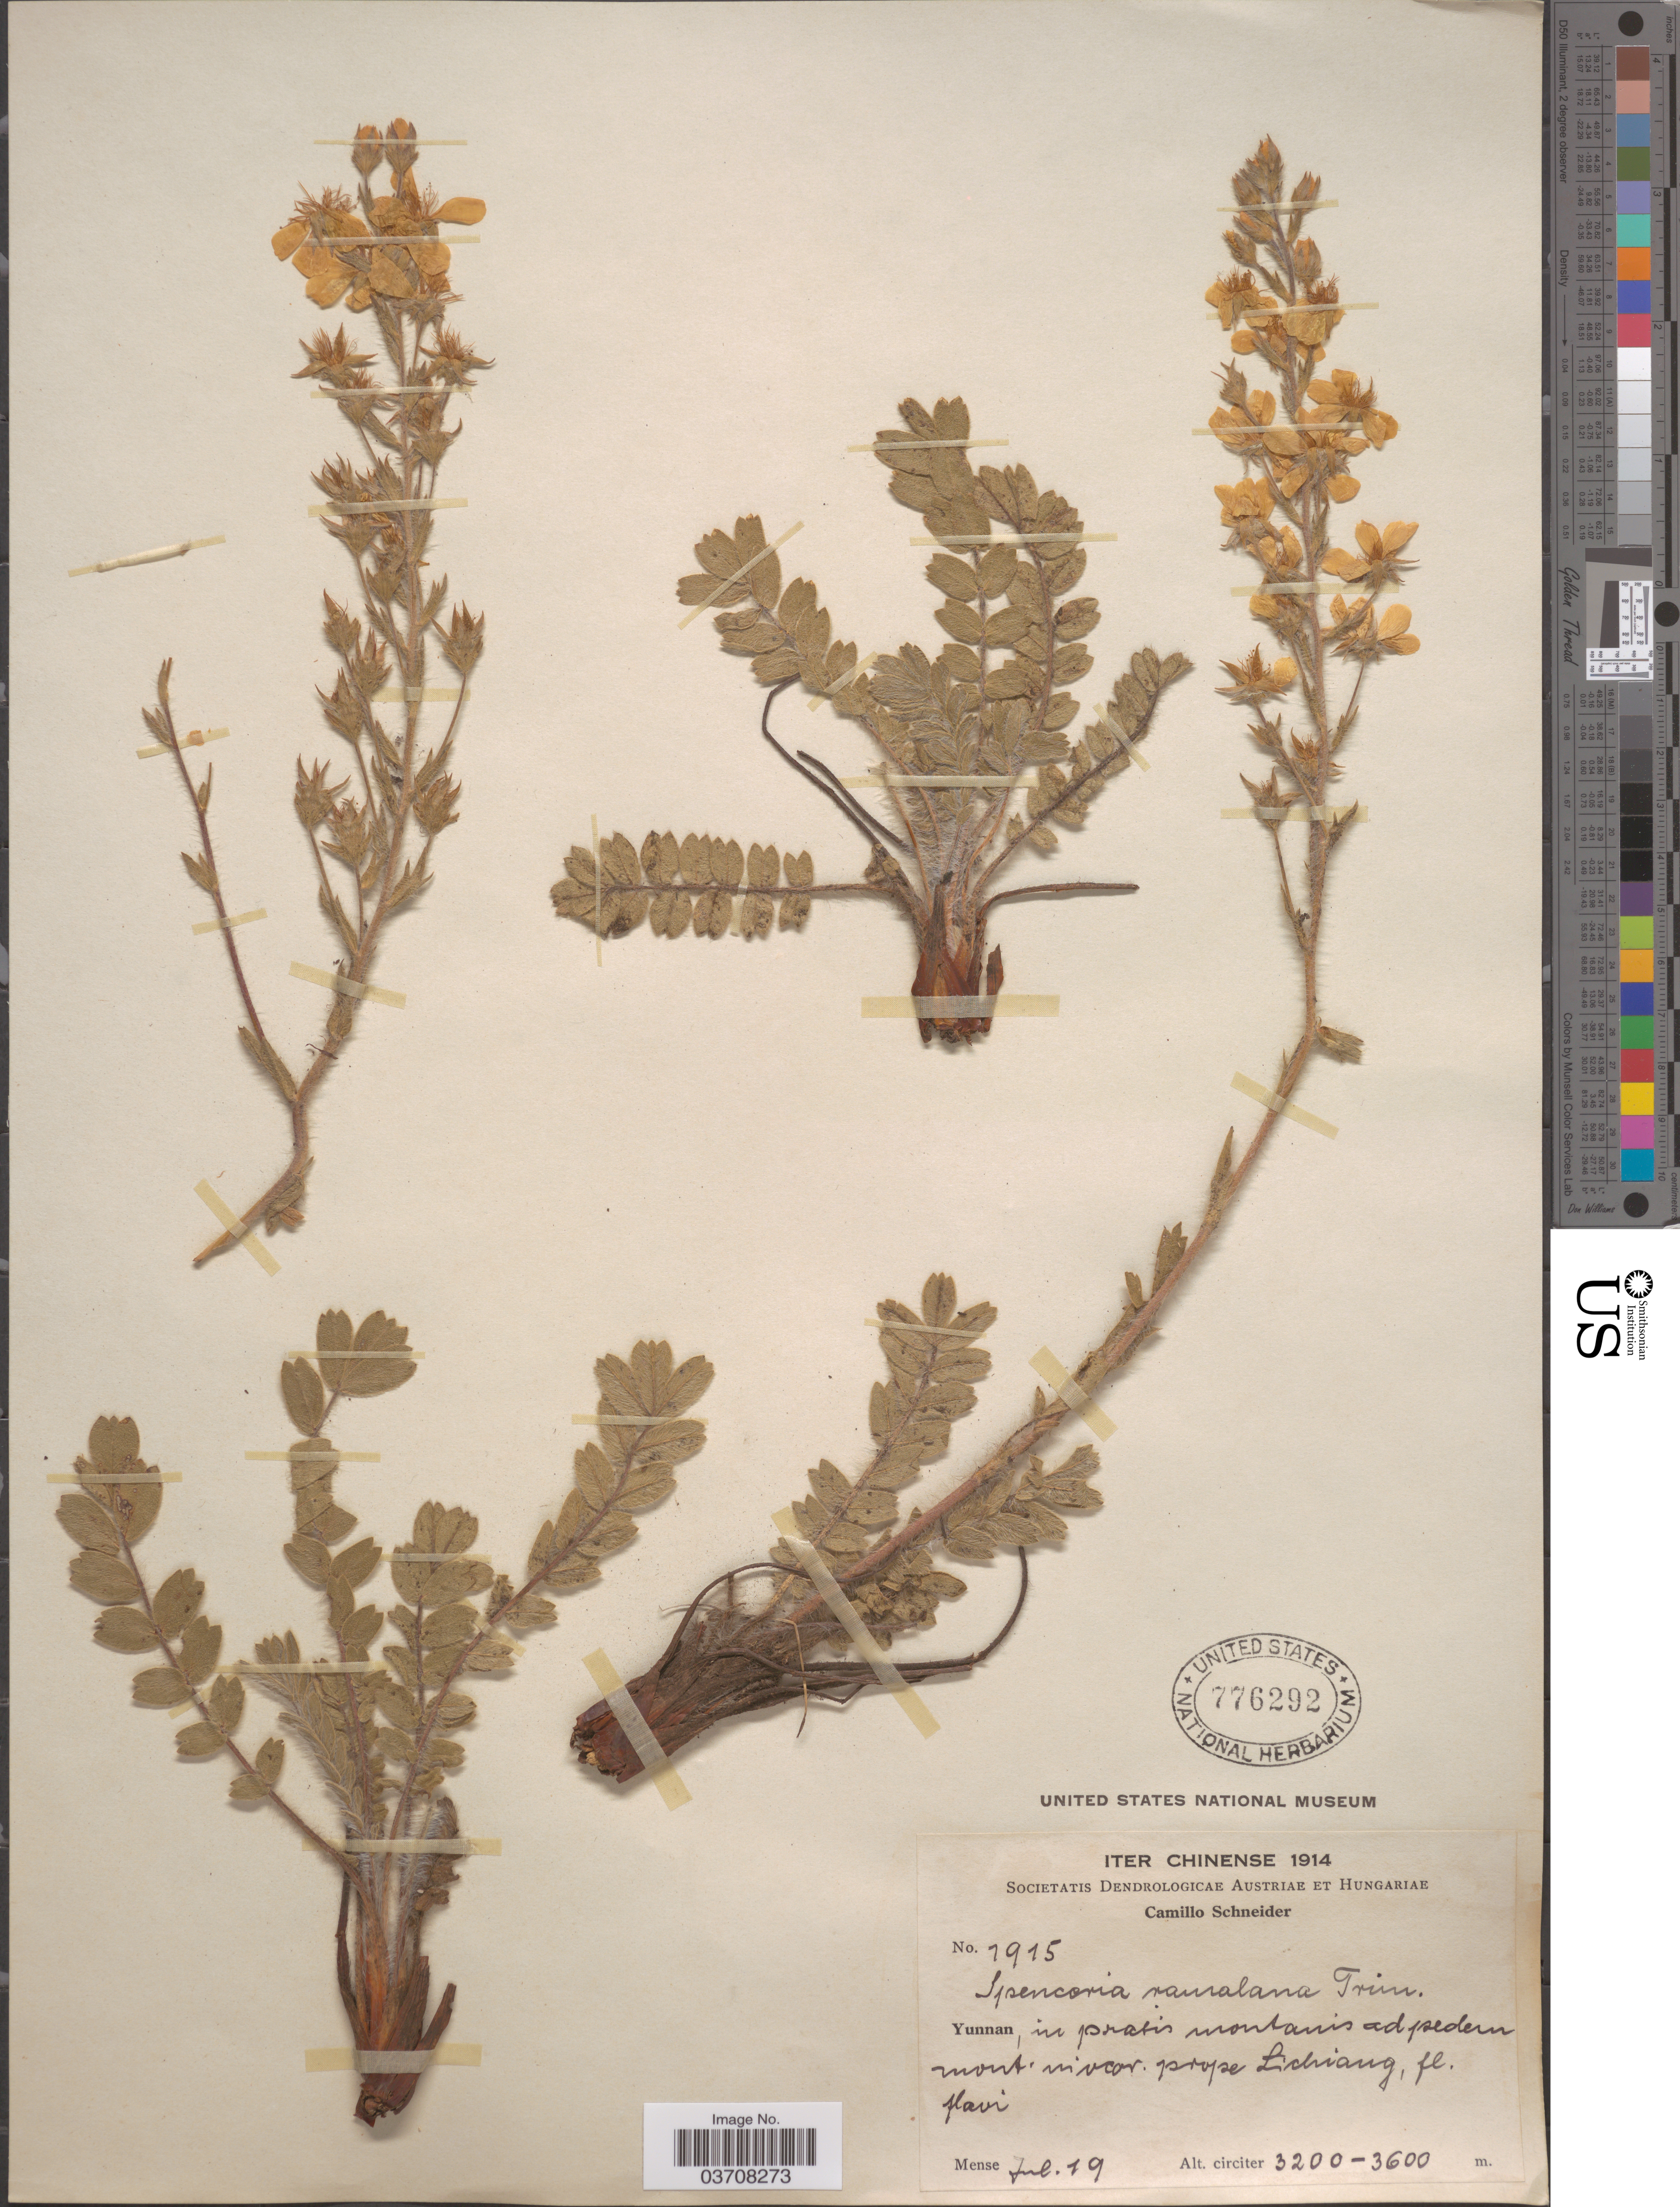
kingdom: Plantae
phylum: Tracheophyta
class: Magnoliopsida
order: Rosales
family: Rosaceae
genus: Spenceria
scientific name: Spenceria ramalana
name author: Trimen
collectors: C. K. Schneider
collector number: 1915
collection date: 1914-07-19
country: China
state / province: Yunnan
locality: In pratis mountains ad pedern mont niveor. prope Lichiang.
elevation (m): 3200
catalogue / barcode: US 776292